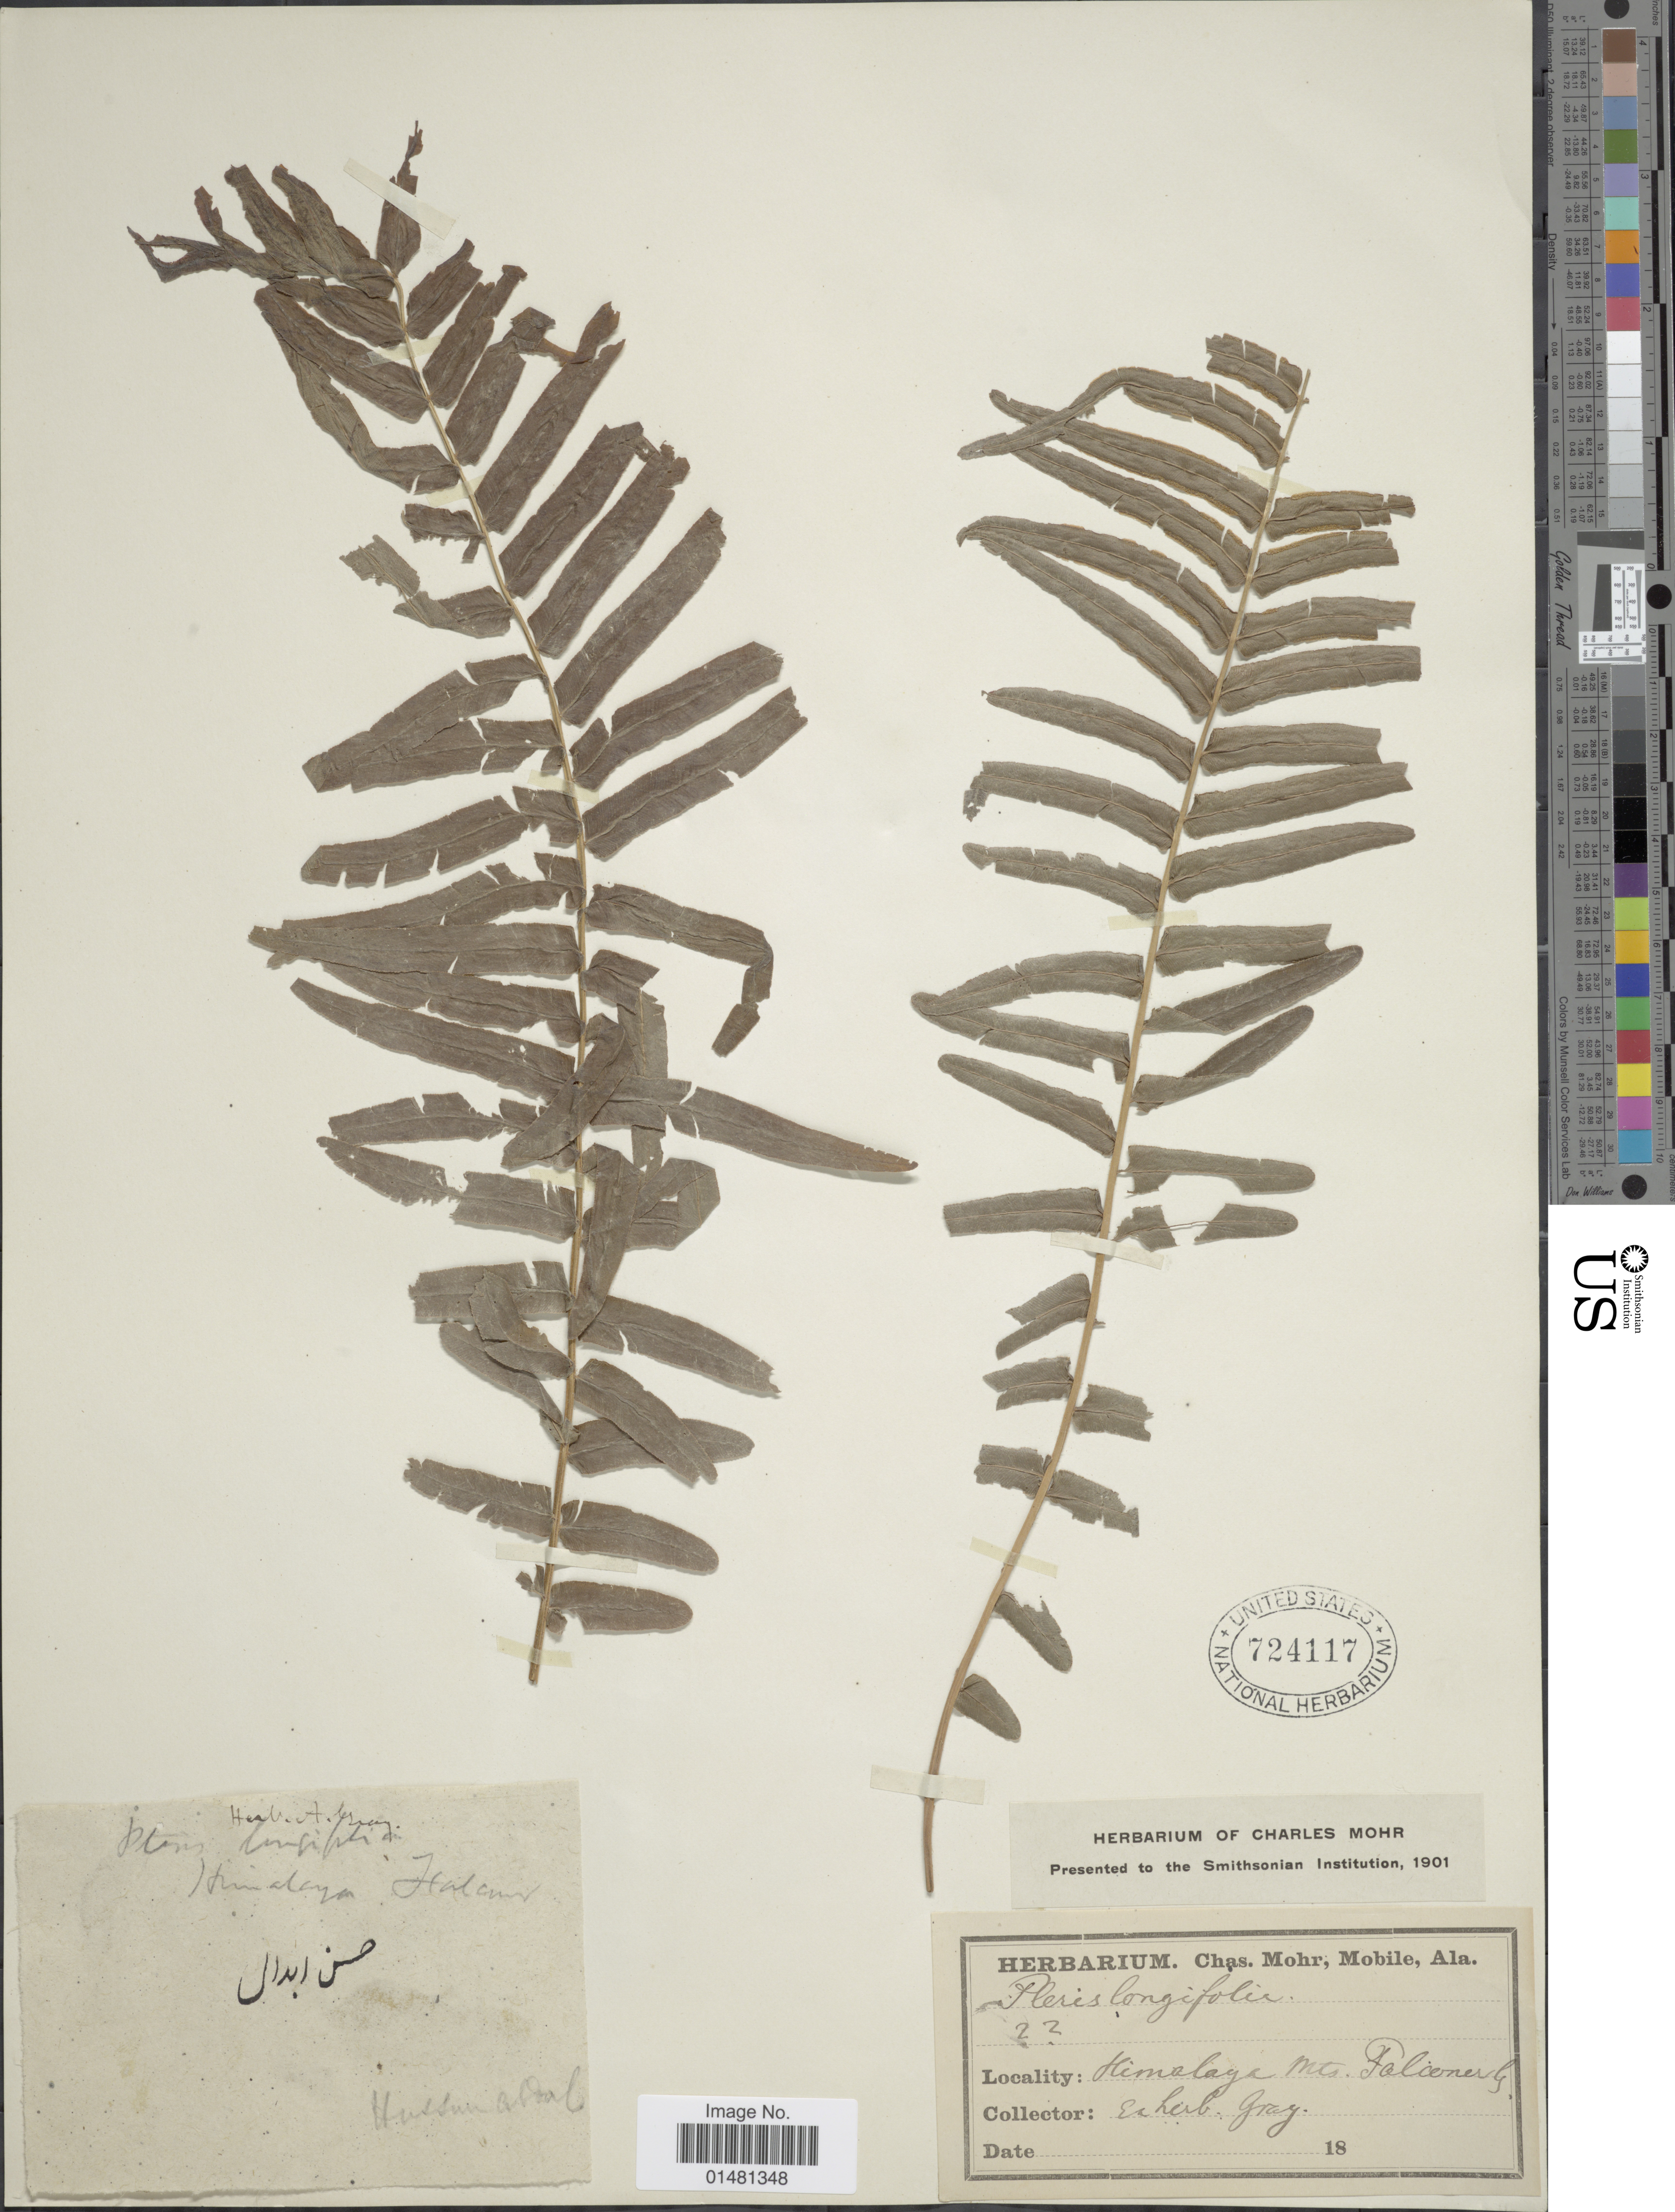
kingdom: Plantae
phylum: Tracheophyta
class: Polypodiopsida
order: Polypodiales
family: Pteridaceae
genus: Pteris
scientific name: Pteris vittata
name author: L.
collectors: ex herb. Gray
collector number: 22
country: Nepal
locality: Himalaya Mts {a; [illegible text]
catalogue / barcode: US 724117